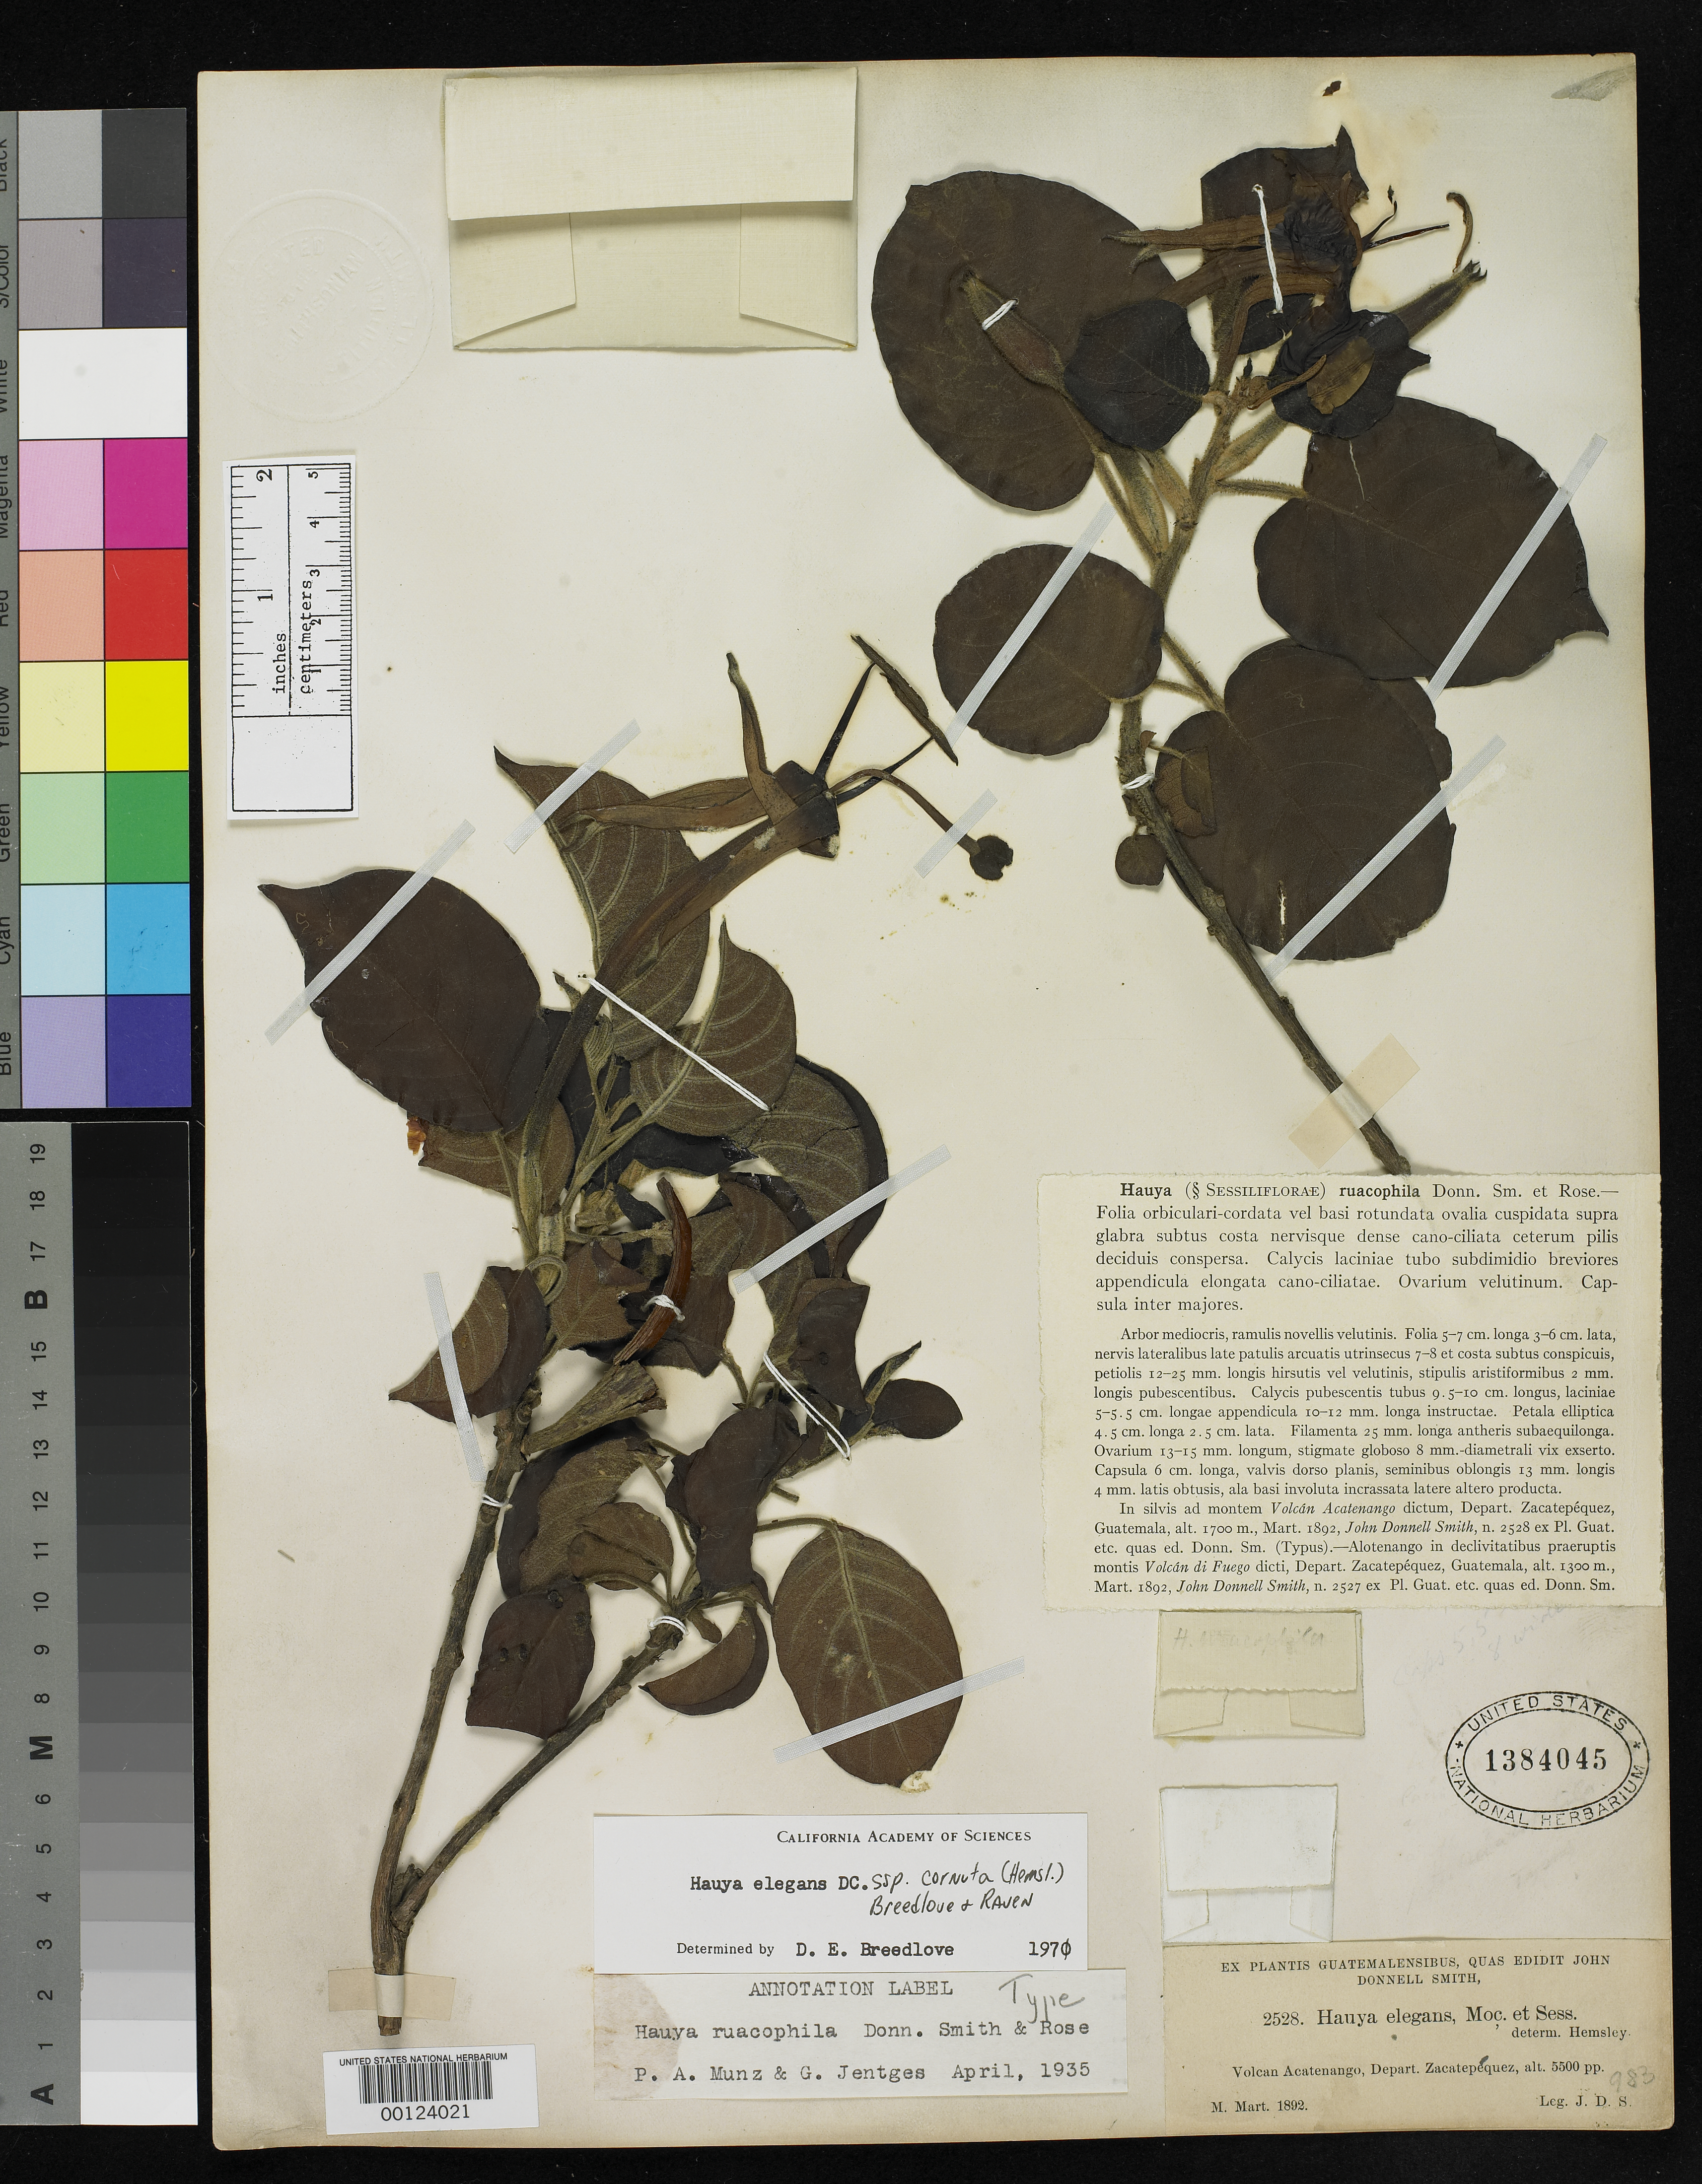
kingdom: Plantae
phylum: Tracheophyta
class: Magnoliopsida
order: Myrtales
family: Onagraceae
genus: Hauya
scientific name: Hauya ruacophila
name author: Donn. Sm. & Rose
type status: Type Collection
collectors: J. Donnell Smith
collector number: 2528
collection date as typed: Mar 1892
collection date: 1892-03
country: Guatemala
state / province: Sacatepéquez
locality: Volcan Acatenango.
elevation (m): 1700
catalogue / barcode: US 1384045